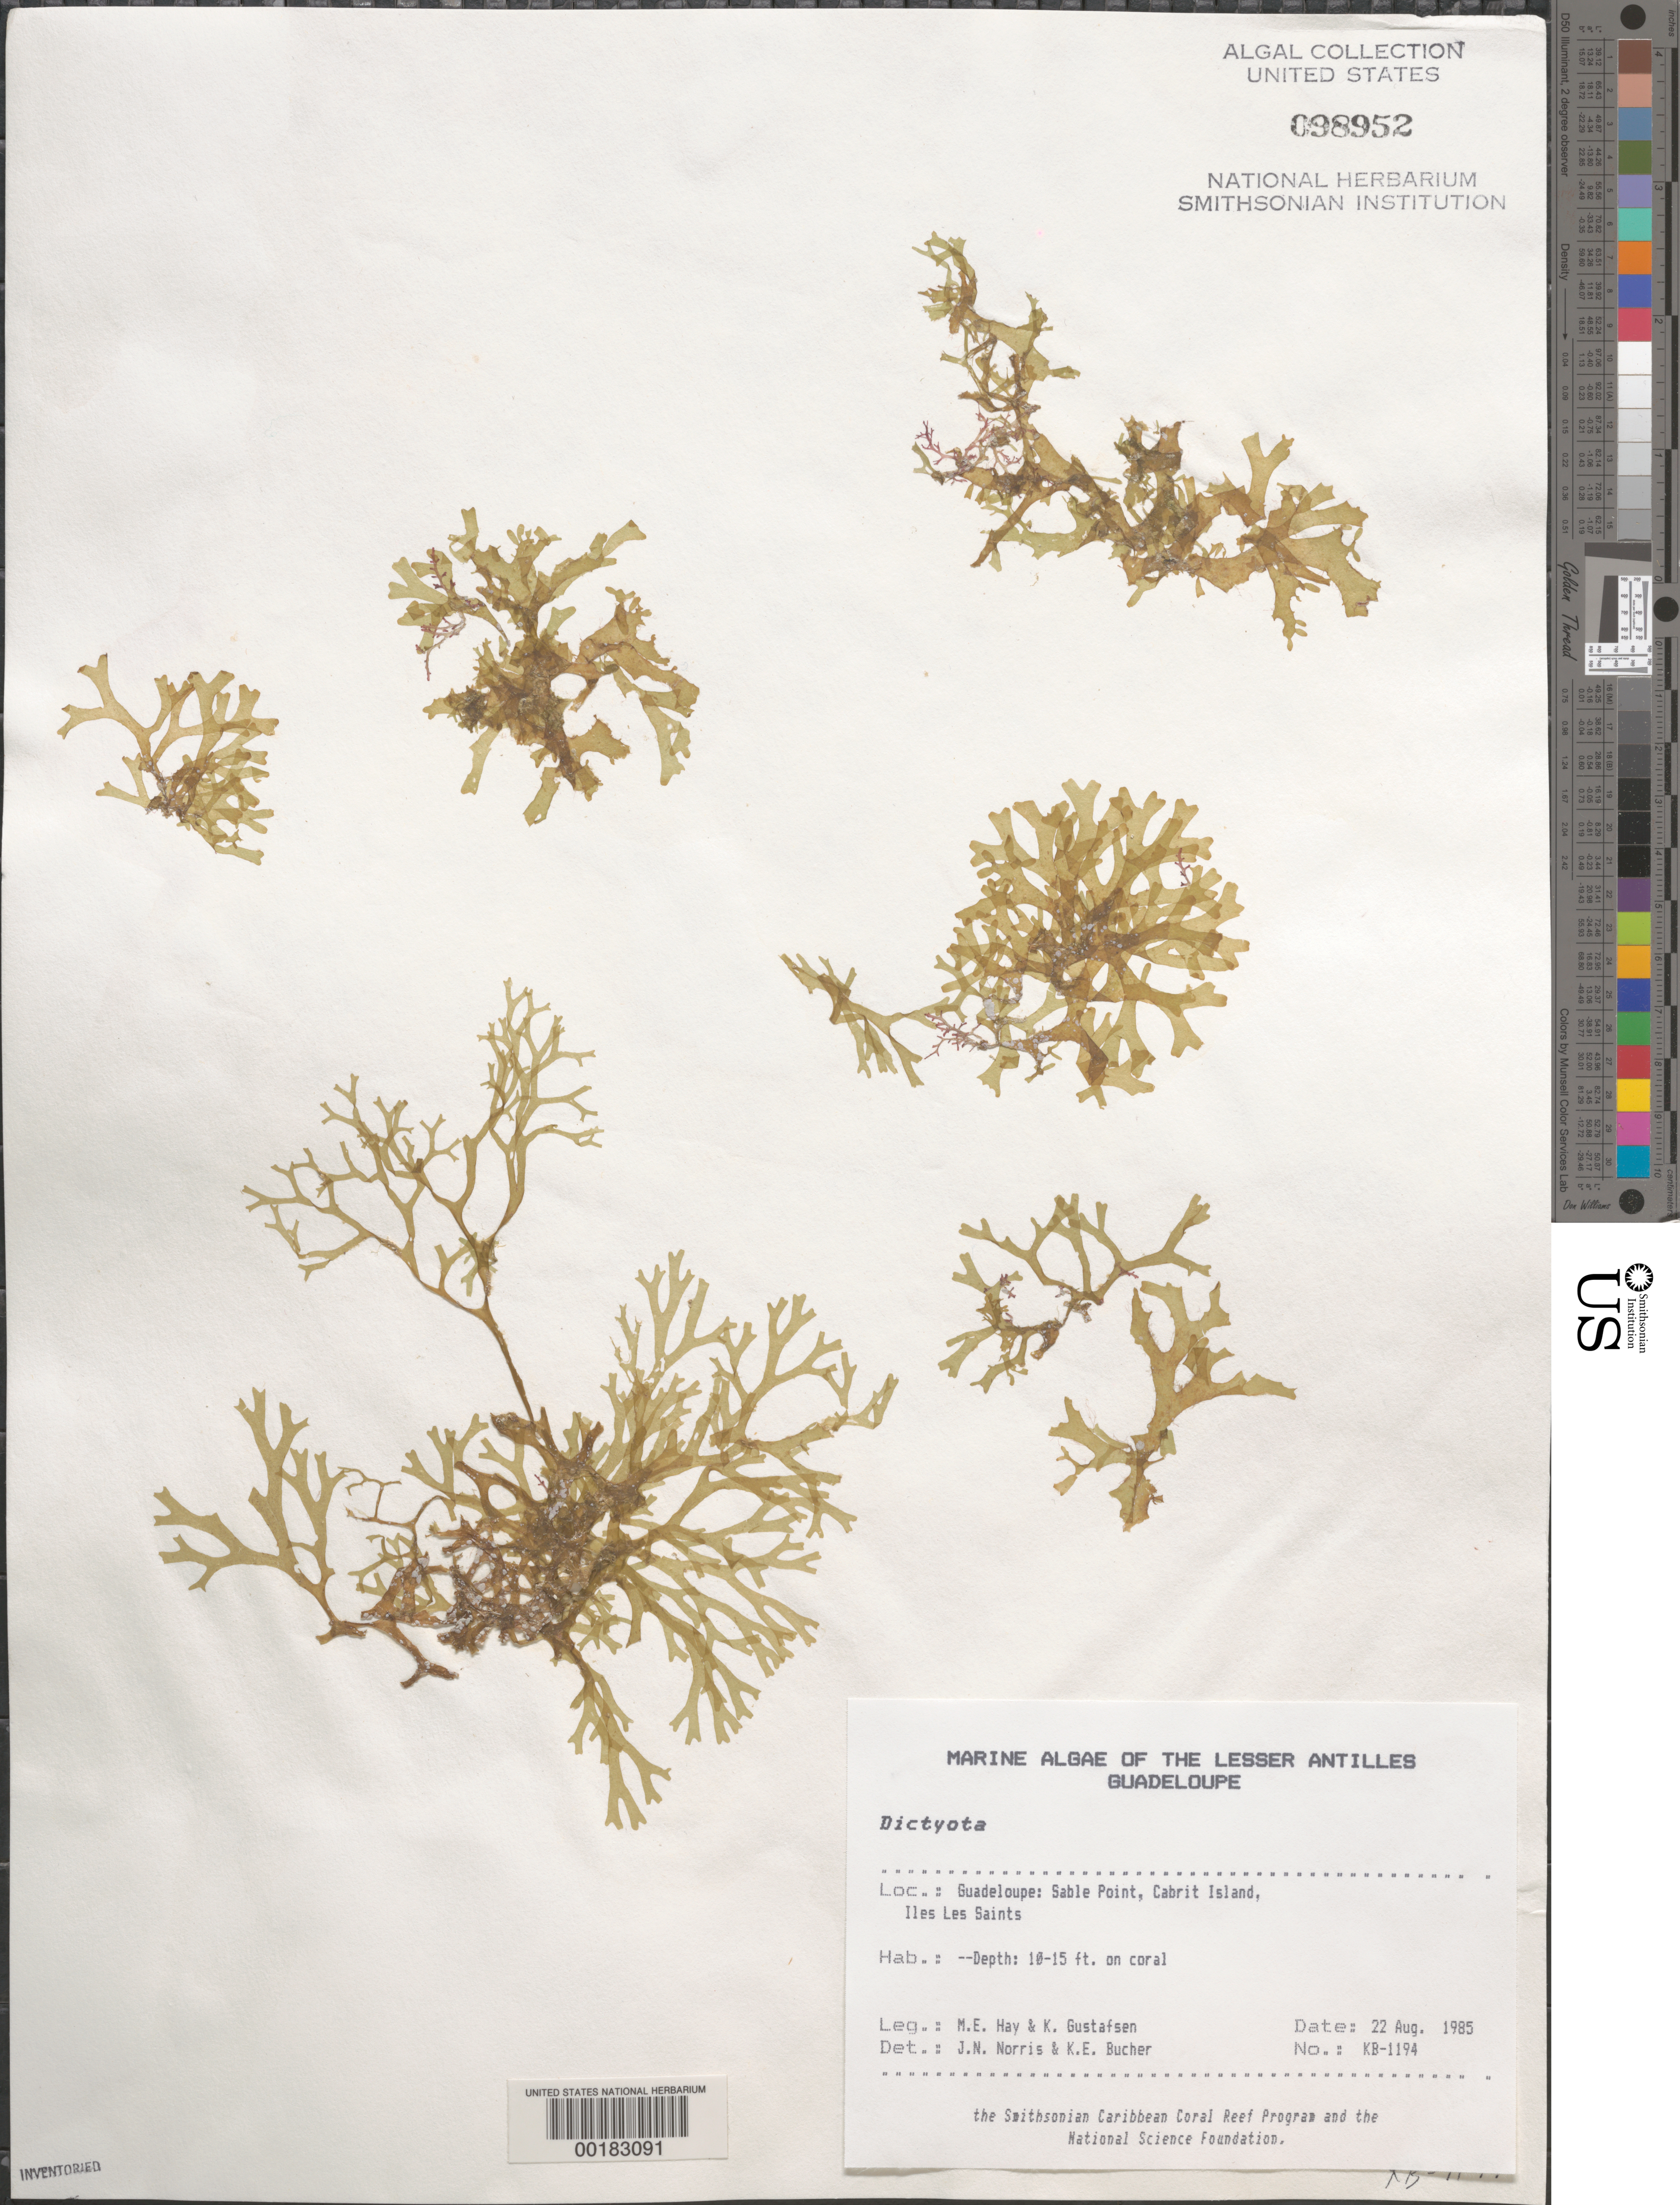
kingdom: Chromista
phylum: Ochrophyta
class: Phaeophyceae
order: Dictyotales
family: Dictyotaceae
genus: Dictyota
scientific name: Dictyota sp.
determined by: Norris, J. N.; Bucher, K. E.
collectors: M. E. Hay & K. Gustafson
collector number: KB-1194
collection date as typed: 22 Aug 1985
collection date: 1985-08-22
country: Guadeloupe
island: Cabrit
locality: Sable Point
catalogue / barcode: US 98952